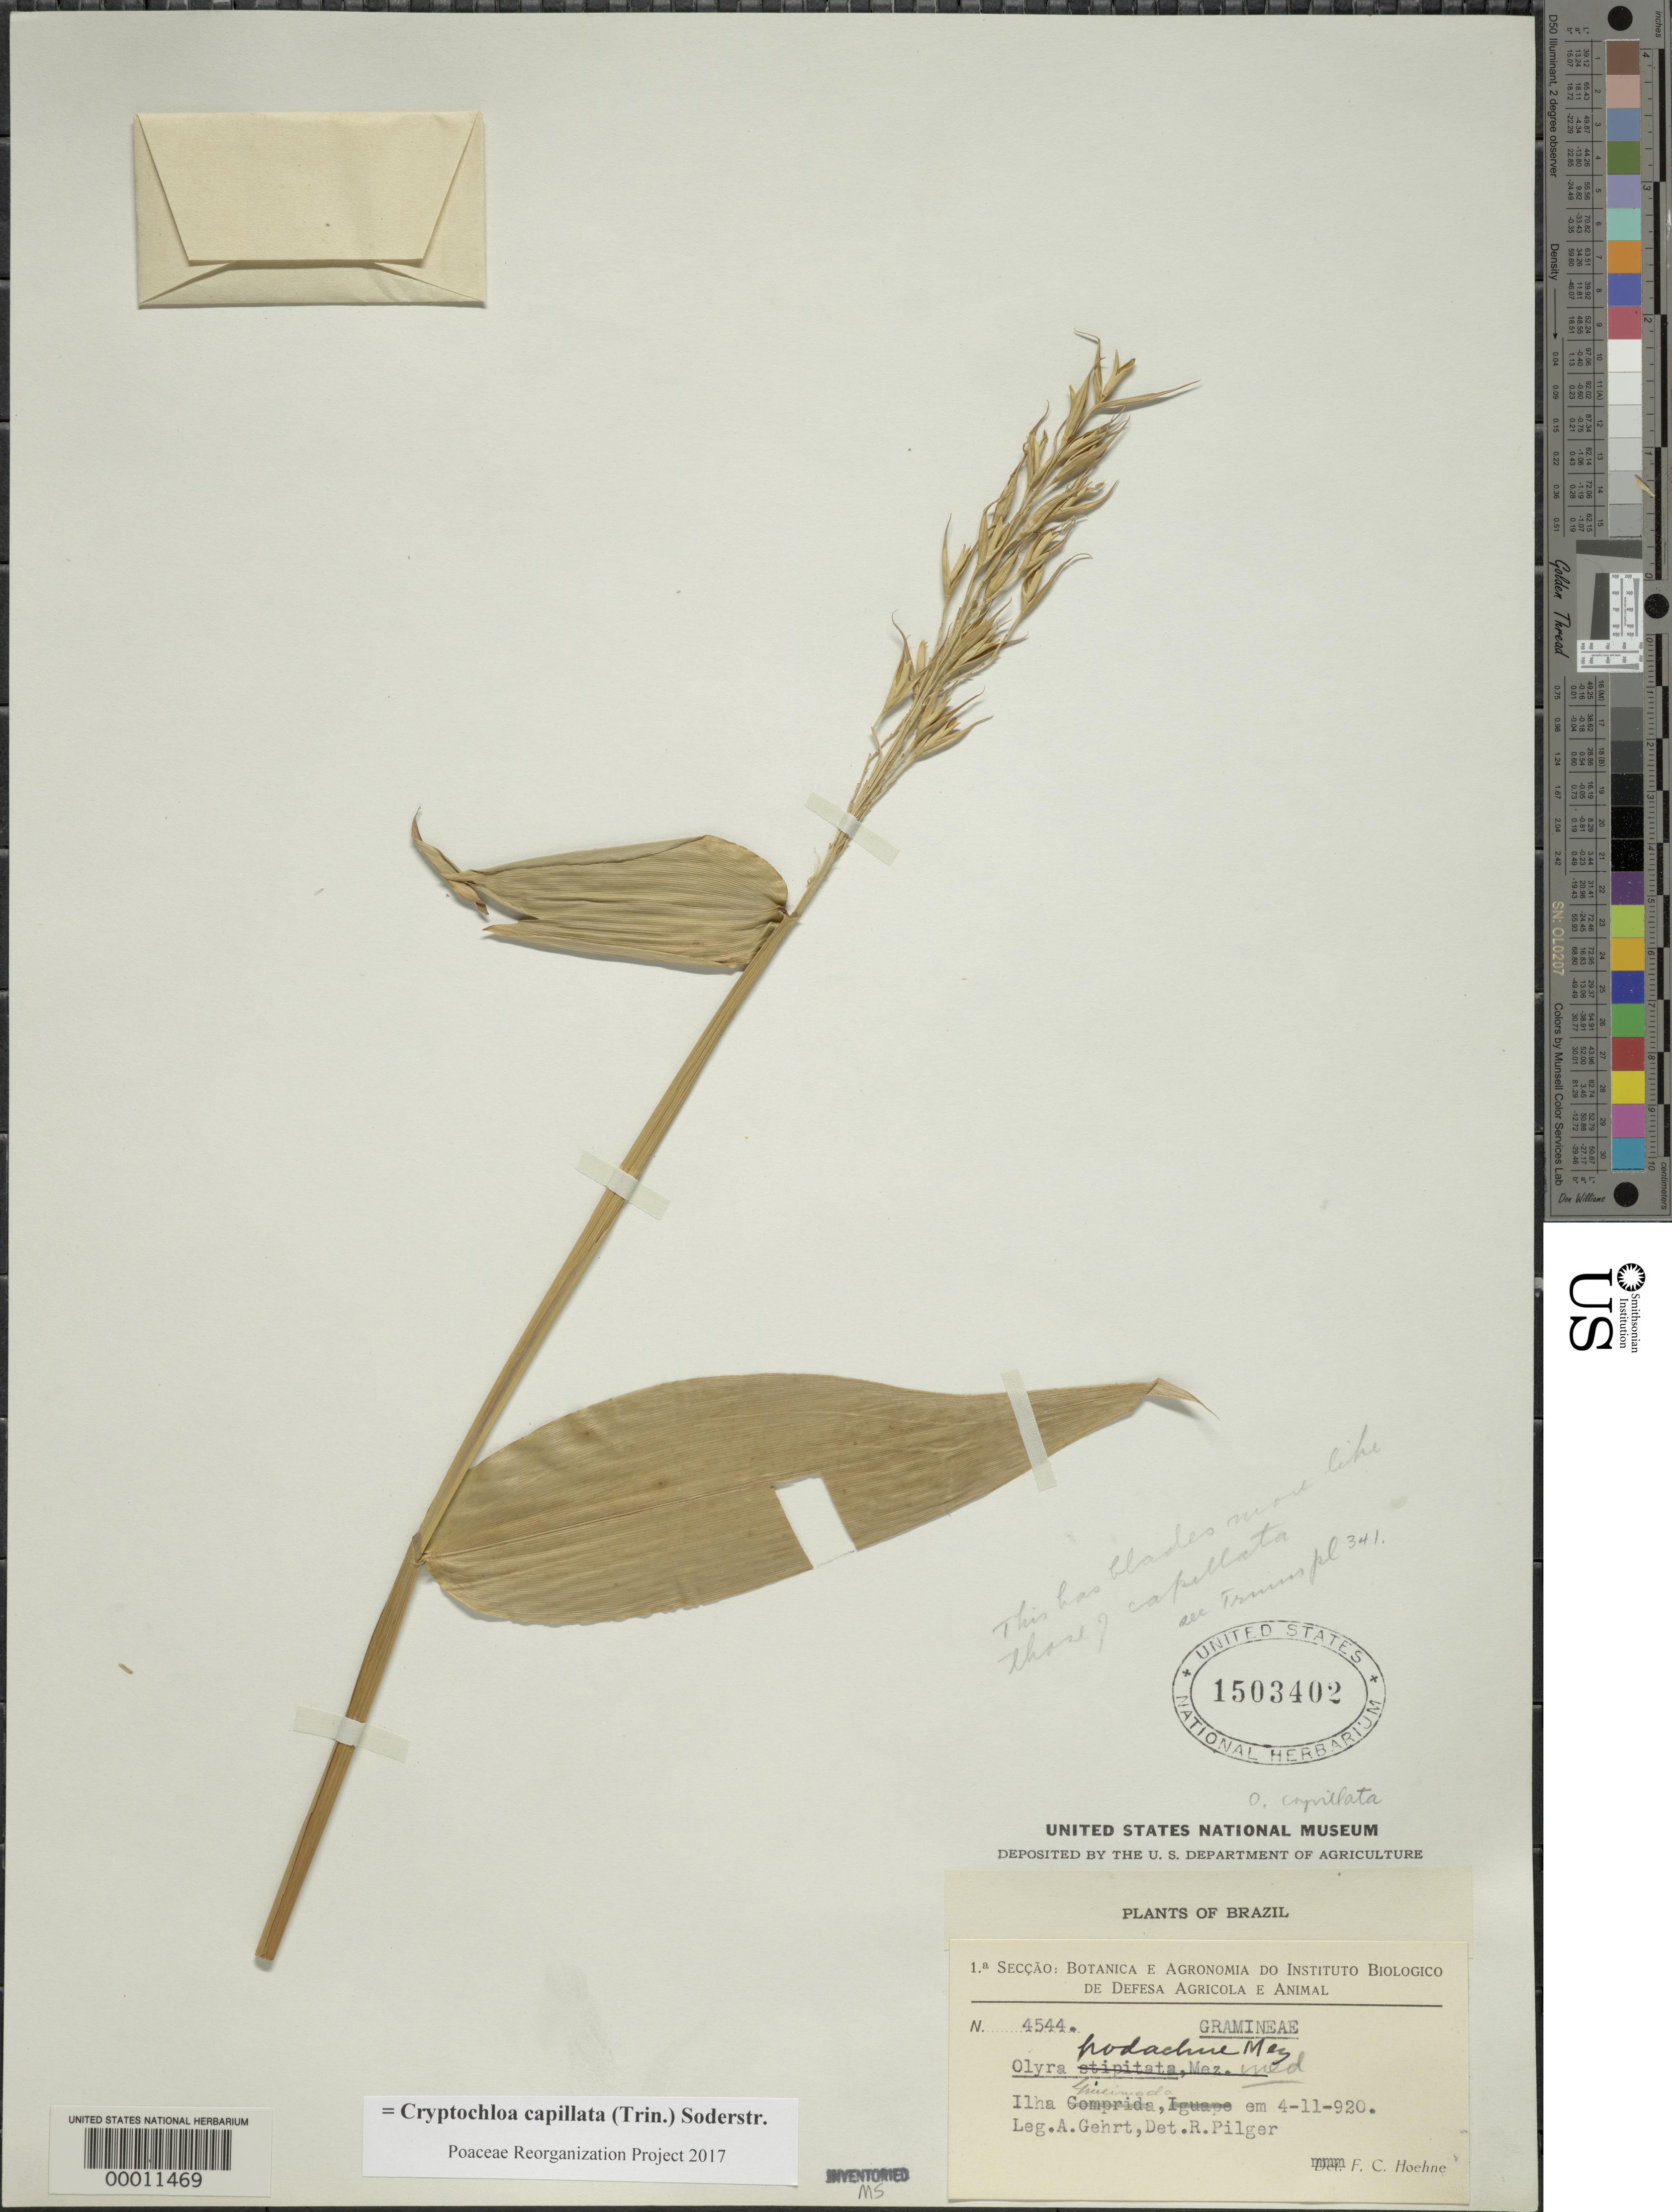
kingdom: Plantae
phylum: Tracheophyta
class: Liliopsida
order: Poales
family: Poaceae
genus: Cryptochloa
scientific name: Cryptochloa capillata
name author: (Trin.) Soderstr.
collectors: F. C. Hoehne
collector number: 4544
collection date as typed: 04 Nov 1920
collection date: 1920-11-04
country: Ecuador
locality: Ilha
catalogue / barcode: US 1503402